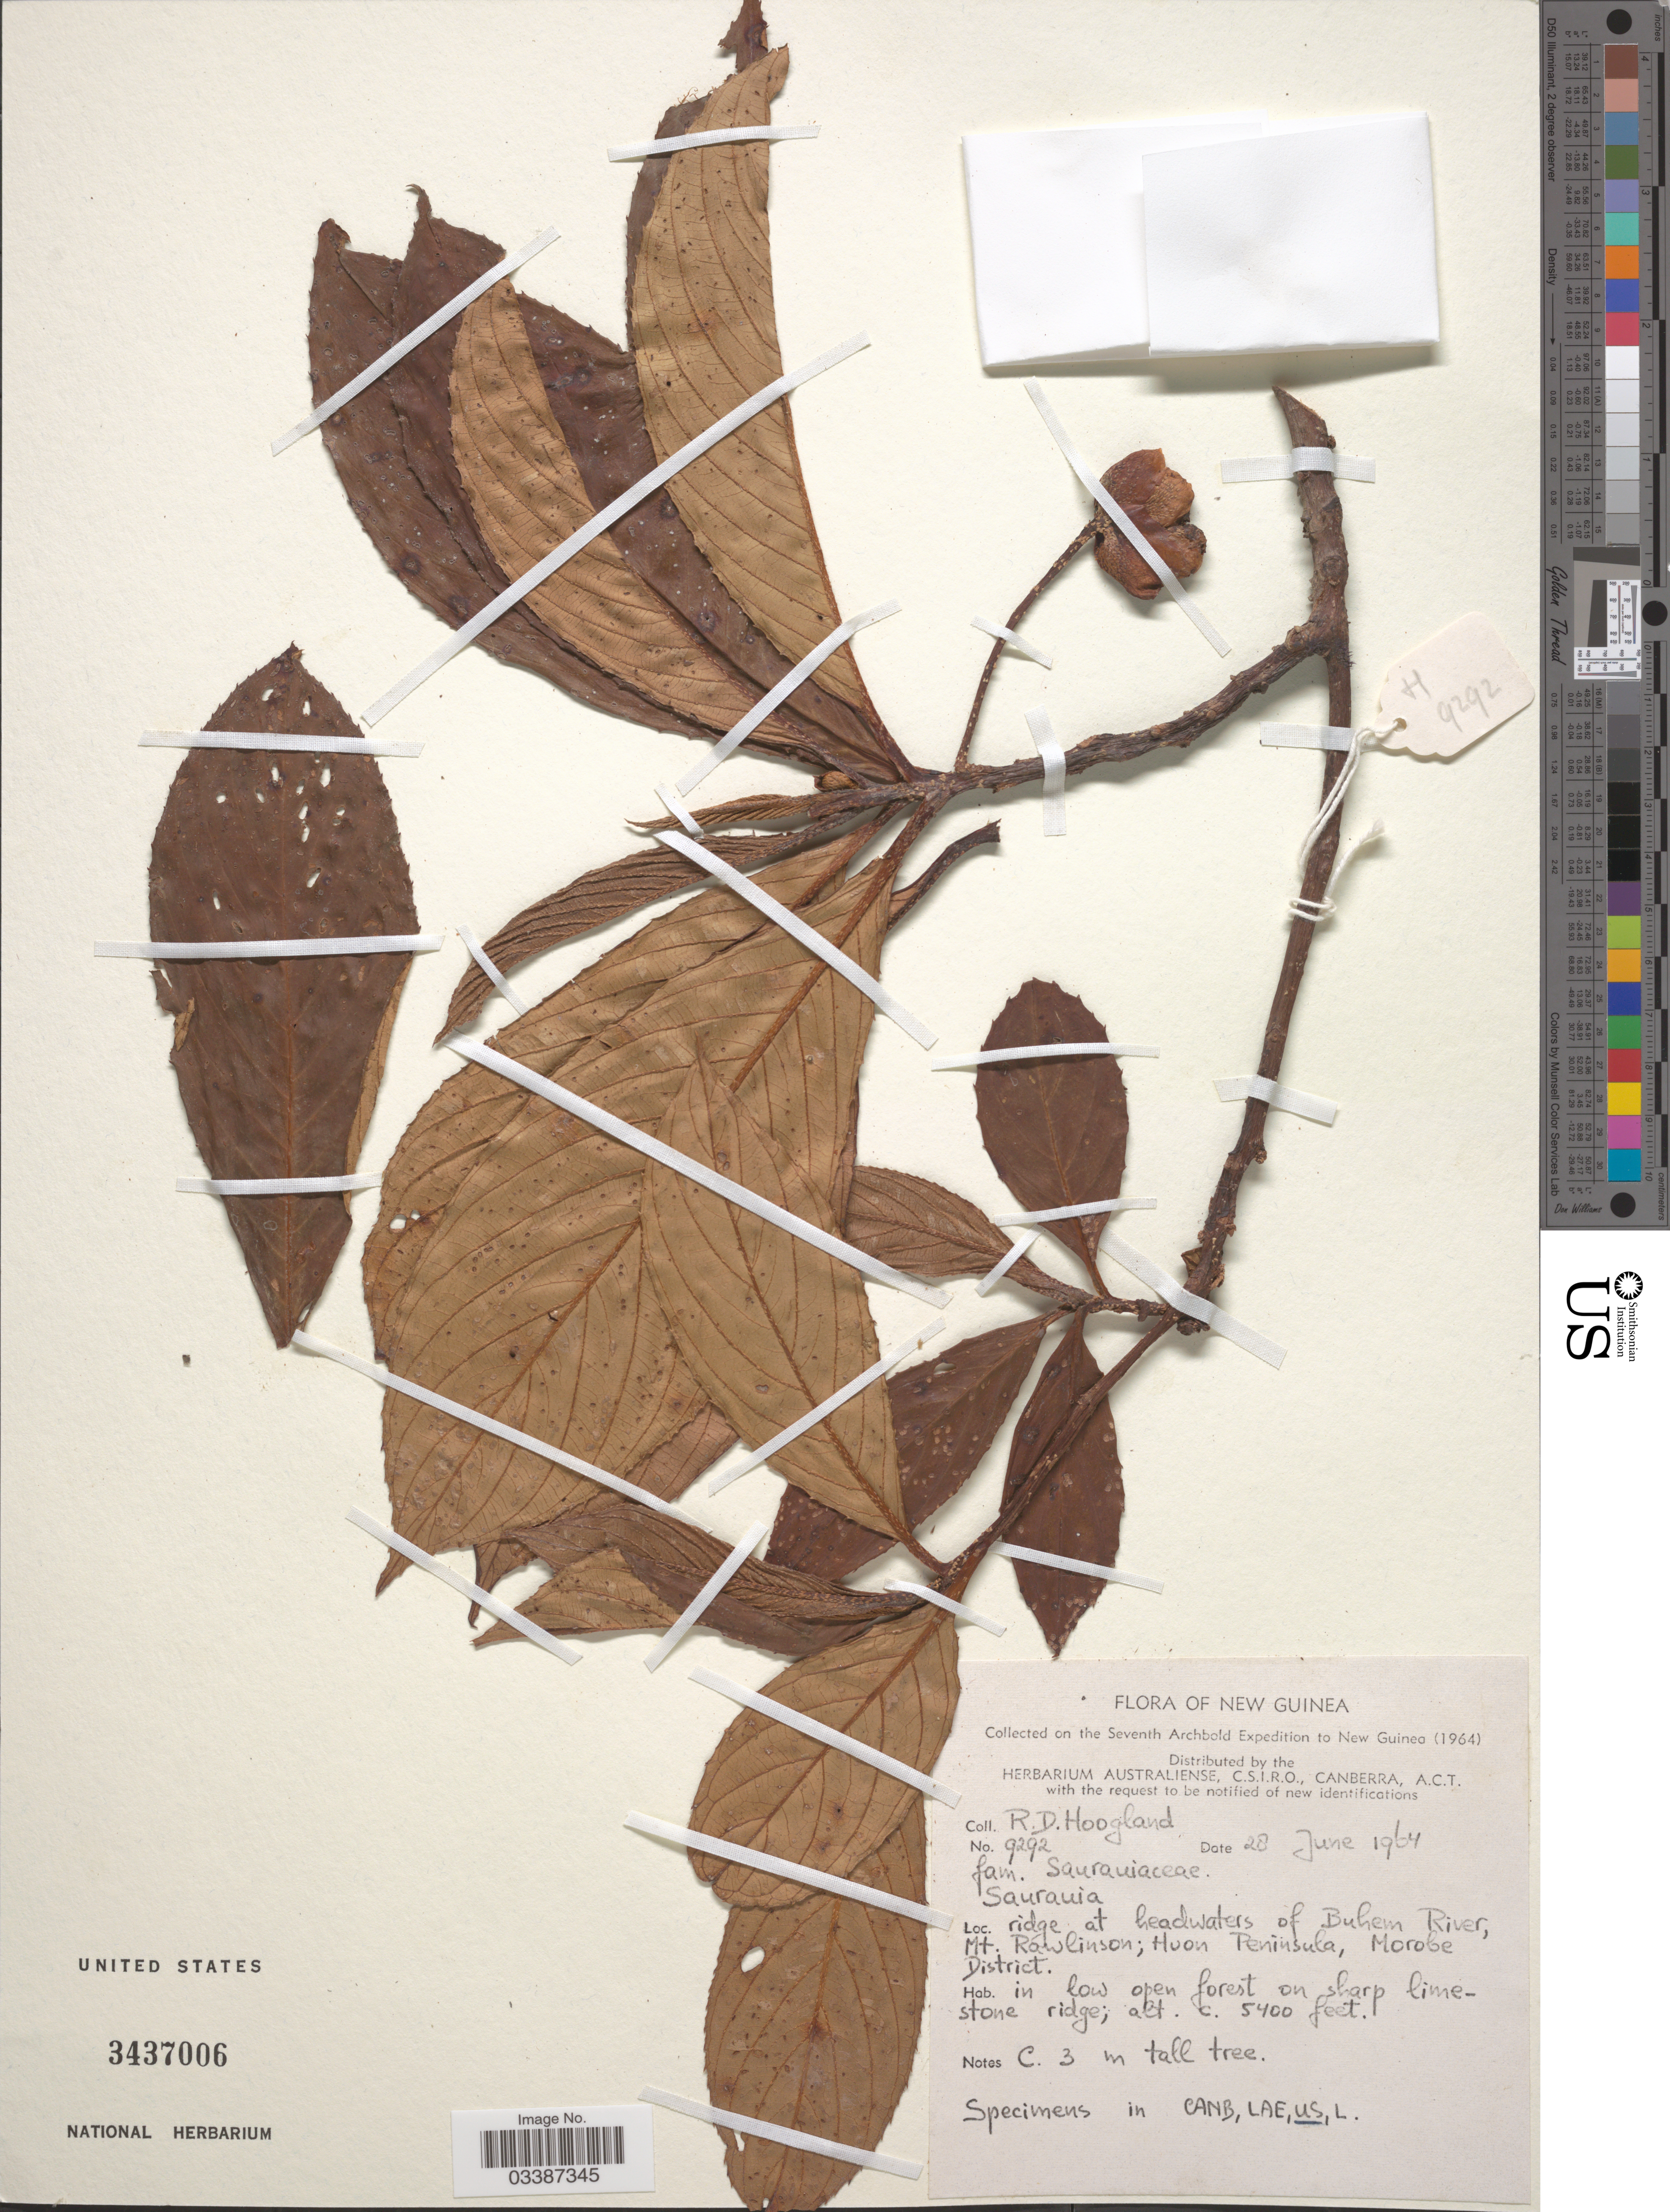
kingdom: Plantae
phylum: Tracheophyta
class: Magnoliopsida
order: Ericales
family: Actinidiaceae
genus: Saurauia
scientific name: Saurauia sp.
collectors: R. D. Hoogland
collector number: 9292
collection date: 1964-06-28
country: Papua New Guinea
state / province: Morobe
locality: New Guinea. Ridge at headwaters of Buhem River, Mt. Rawlinson; Huon Peninsula, Morobe District.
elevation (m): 1646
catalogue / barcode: US 3437006